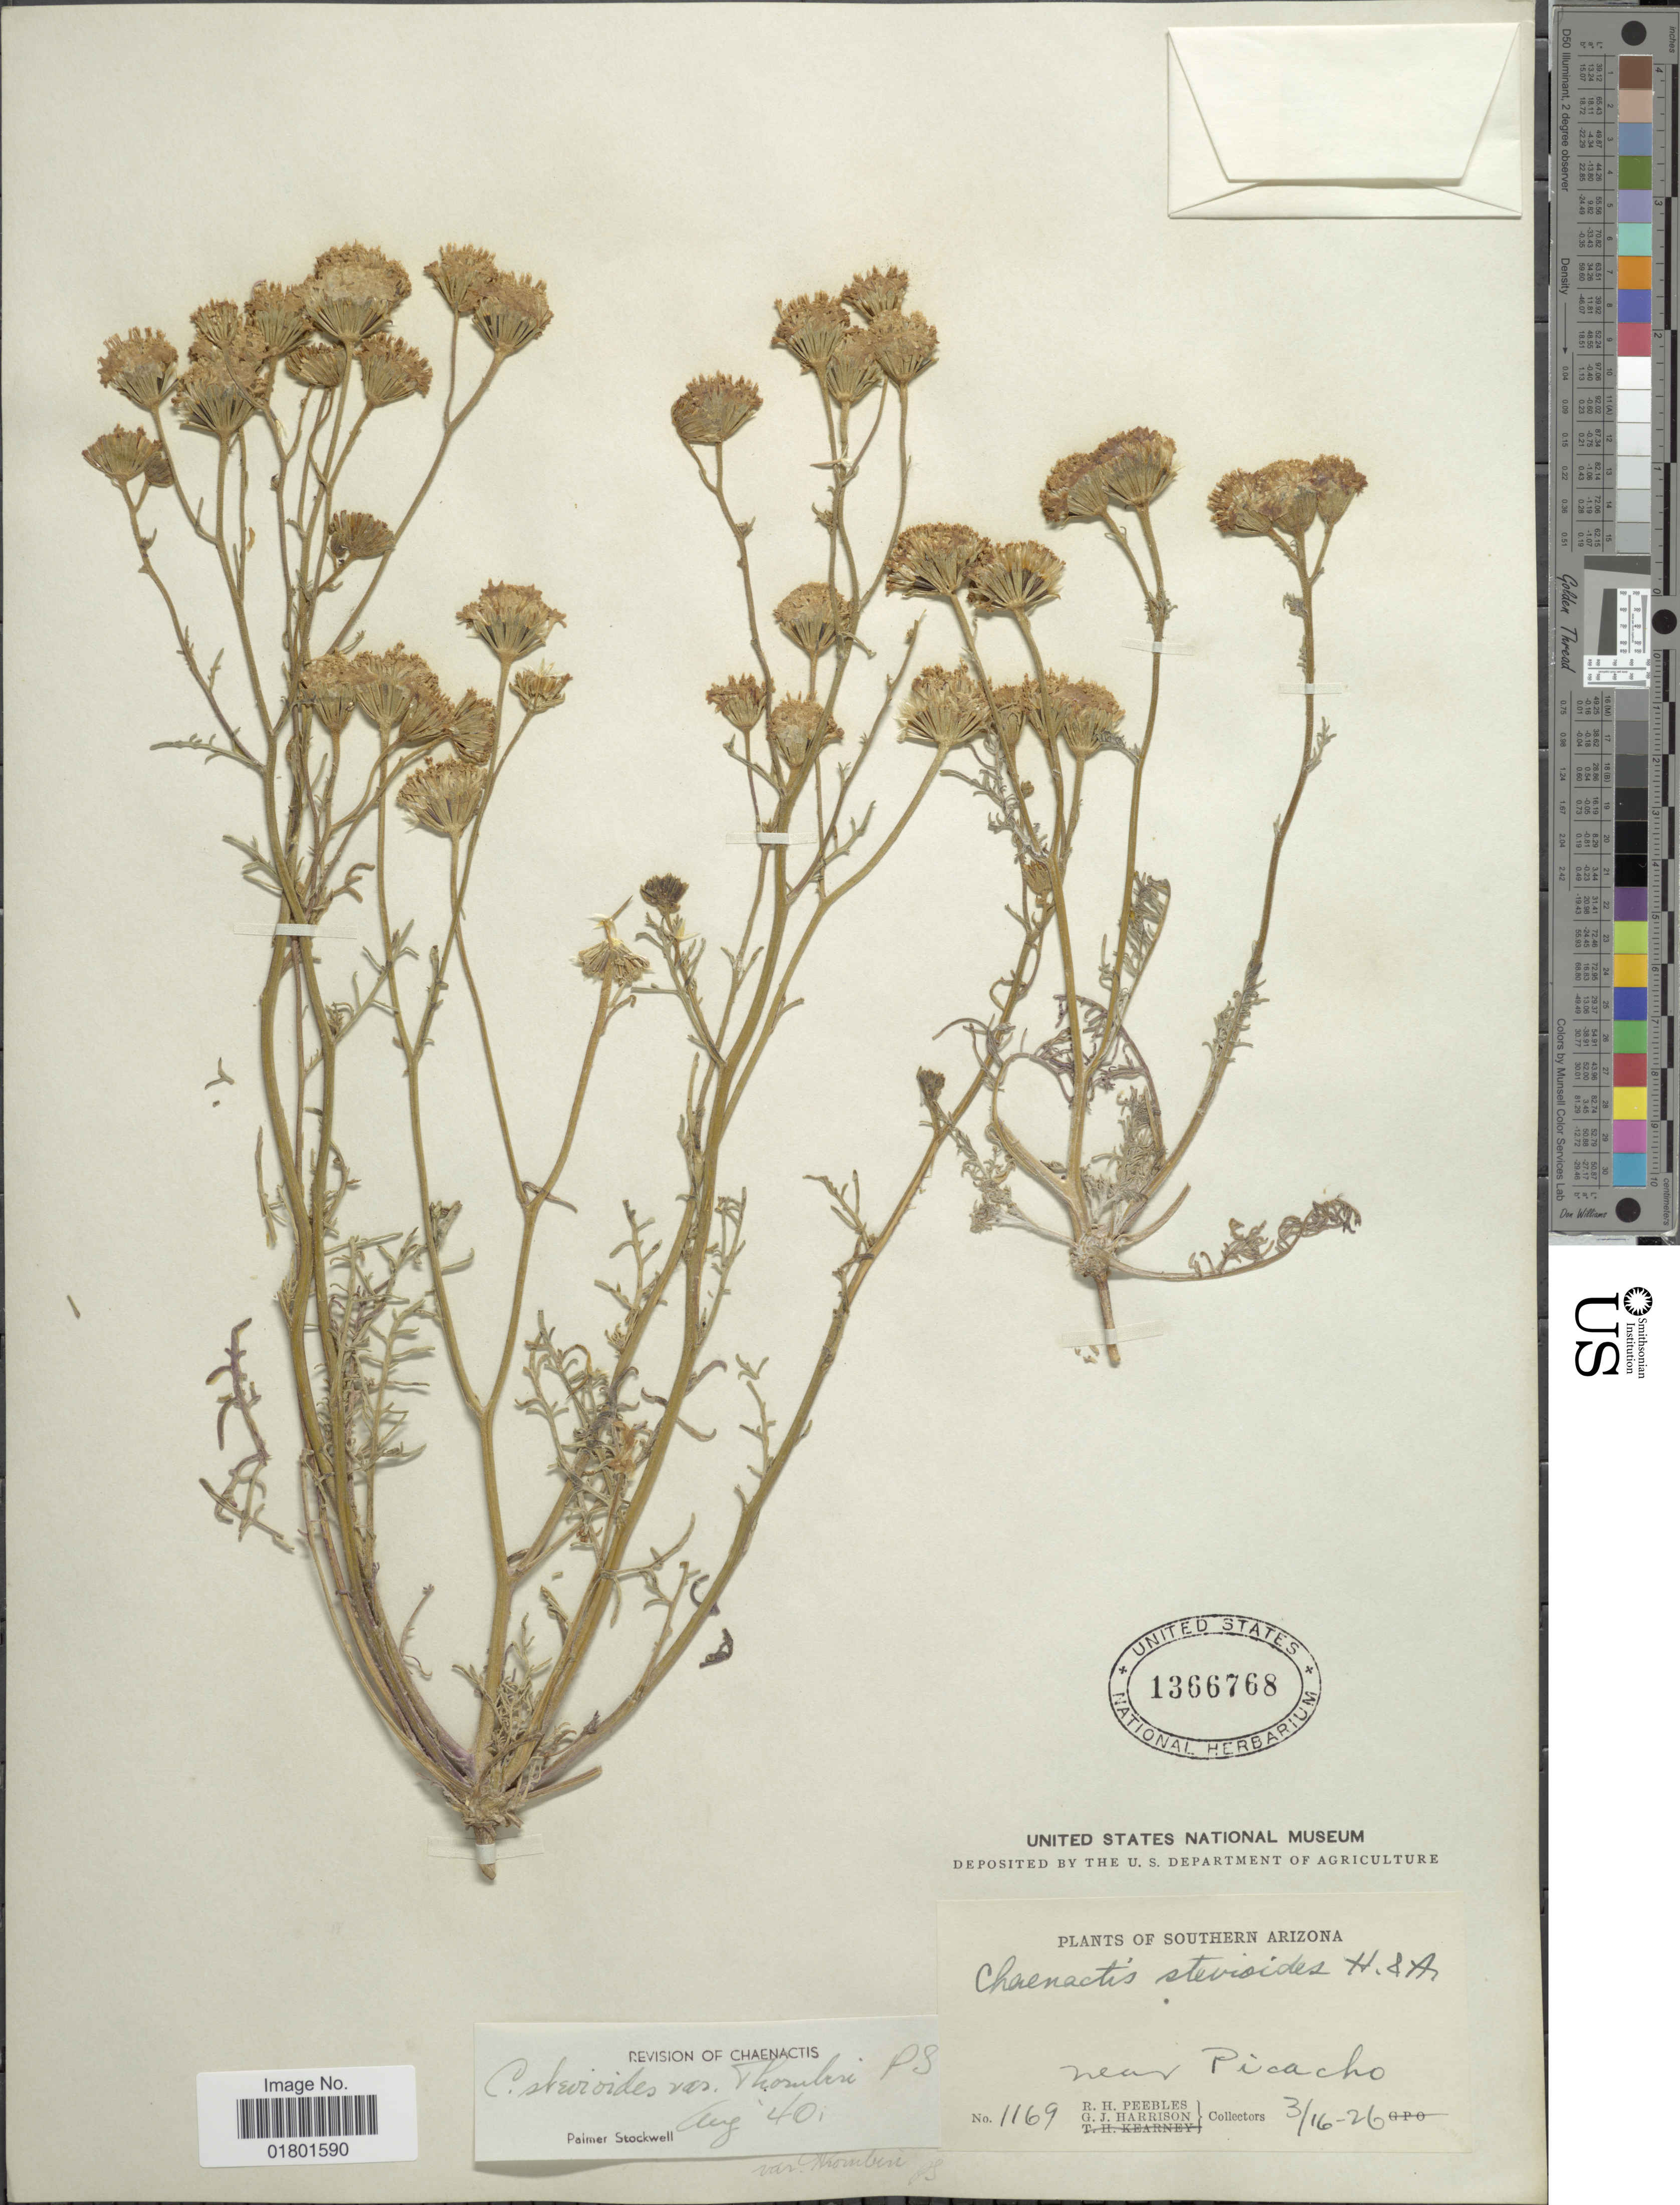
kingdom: Plantae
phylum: Tracheophyta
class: Magnoliopsida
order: Asterales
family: Asteraceae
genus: Chaenactis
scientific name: Chaenactis stevioides var. thornberi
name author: Stockw.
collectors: R. H. Peebles & G. J. Harrison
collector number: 1169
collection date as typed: Transcribed d/m/y: 16/3/26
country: United States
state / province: Arizona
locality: Southern Arizona, near Picacho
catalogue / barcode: US 1366768